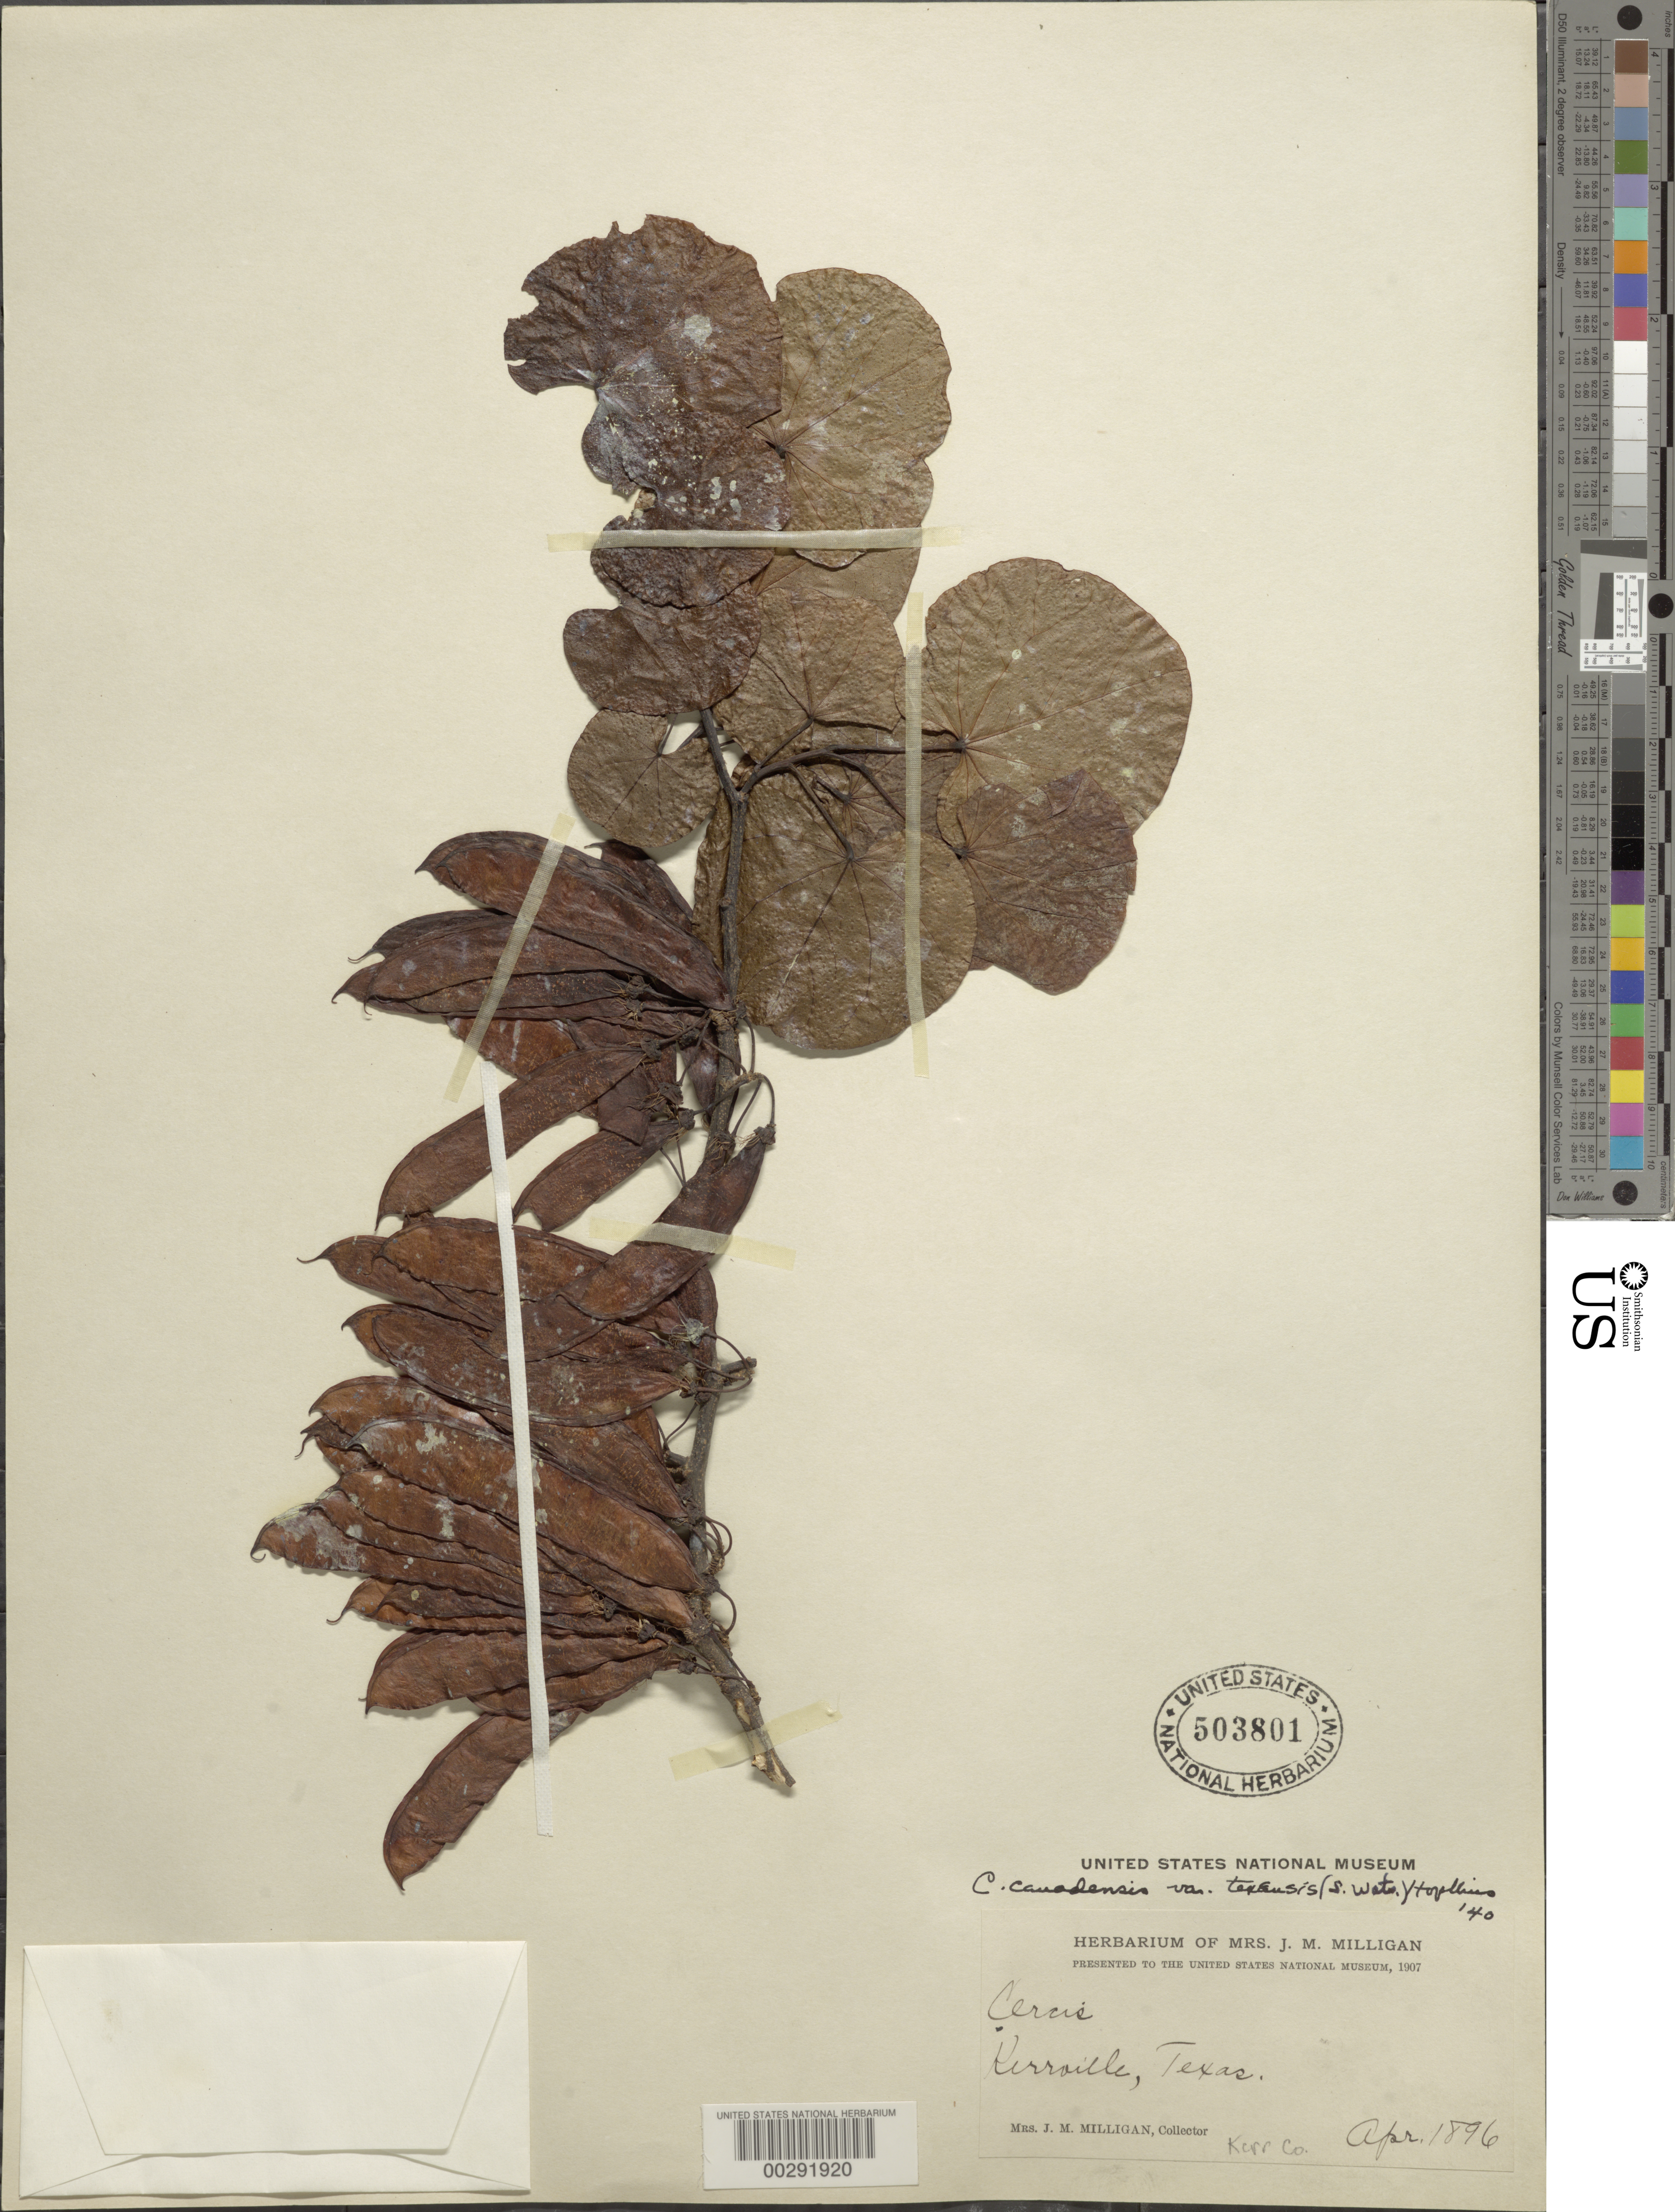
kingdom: Plantae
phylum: Tracheophyta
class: Magnoliopsida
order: Fabales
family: Fabaceae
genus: Cercis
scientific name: Cercis reniformis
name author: A. Gray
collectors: J. M. Milligan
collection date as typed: Apr 1896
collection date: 1896-04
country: United States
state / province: Texas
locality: Polytechnic.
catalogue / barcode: US 503801